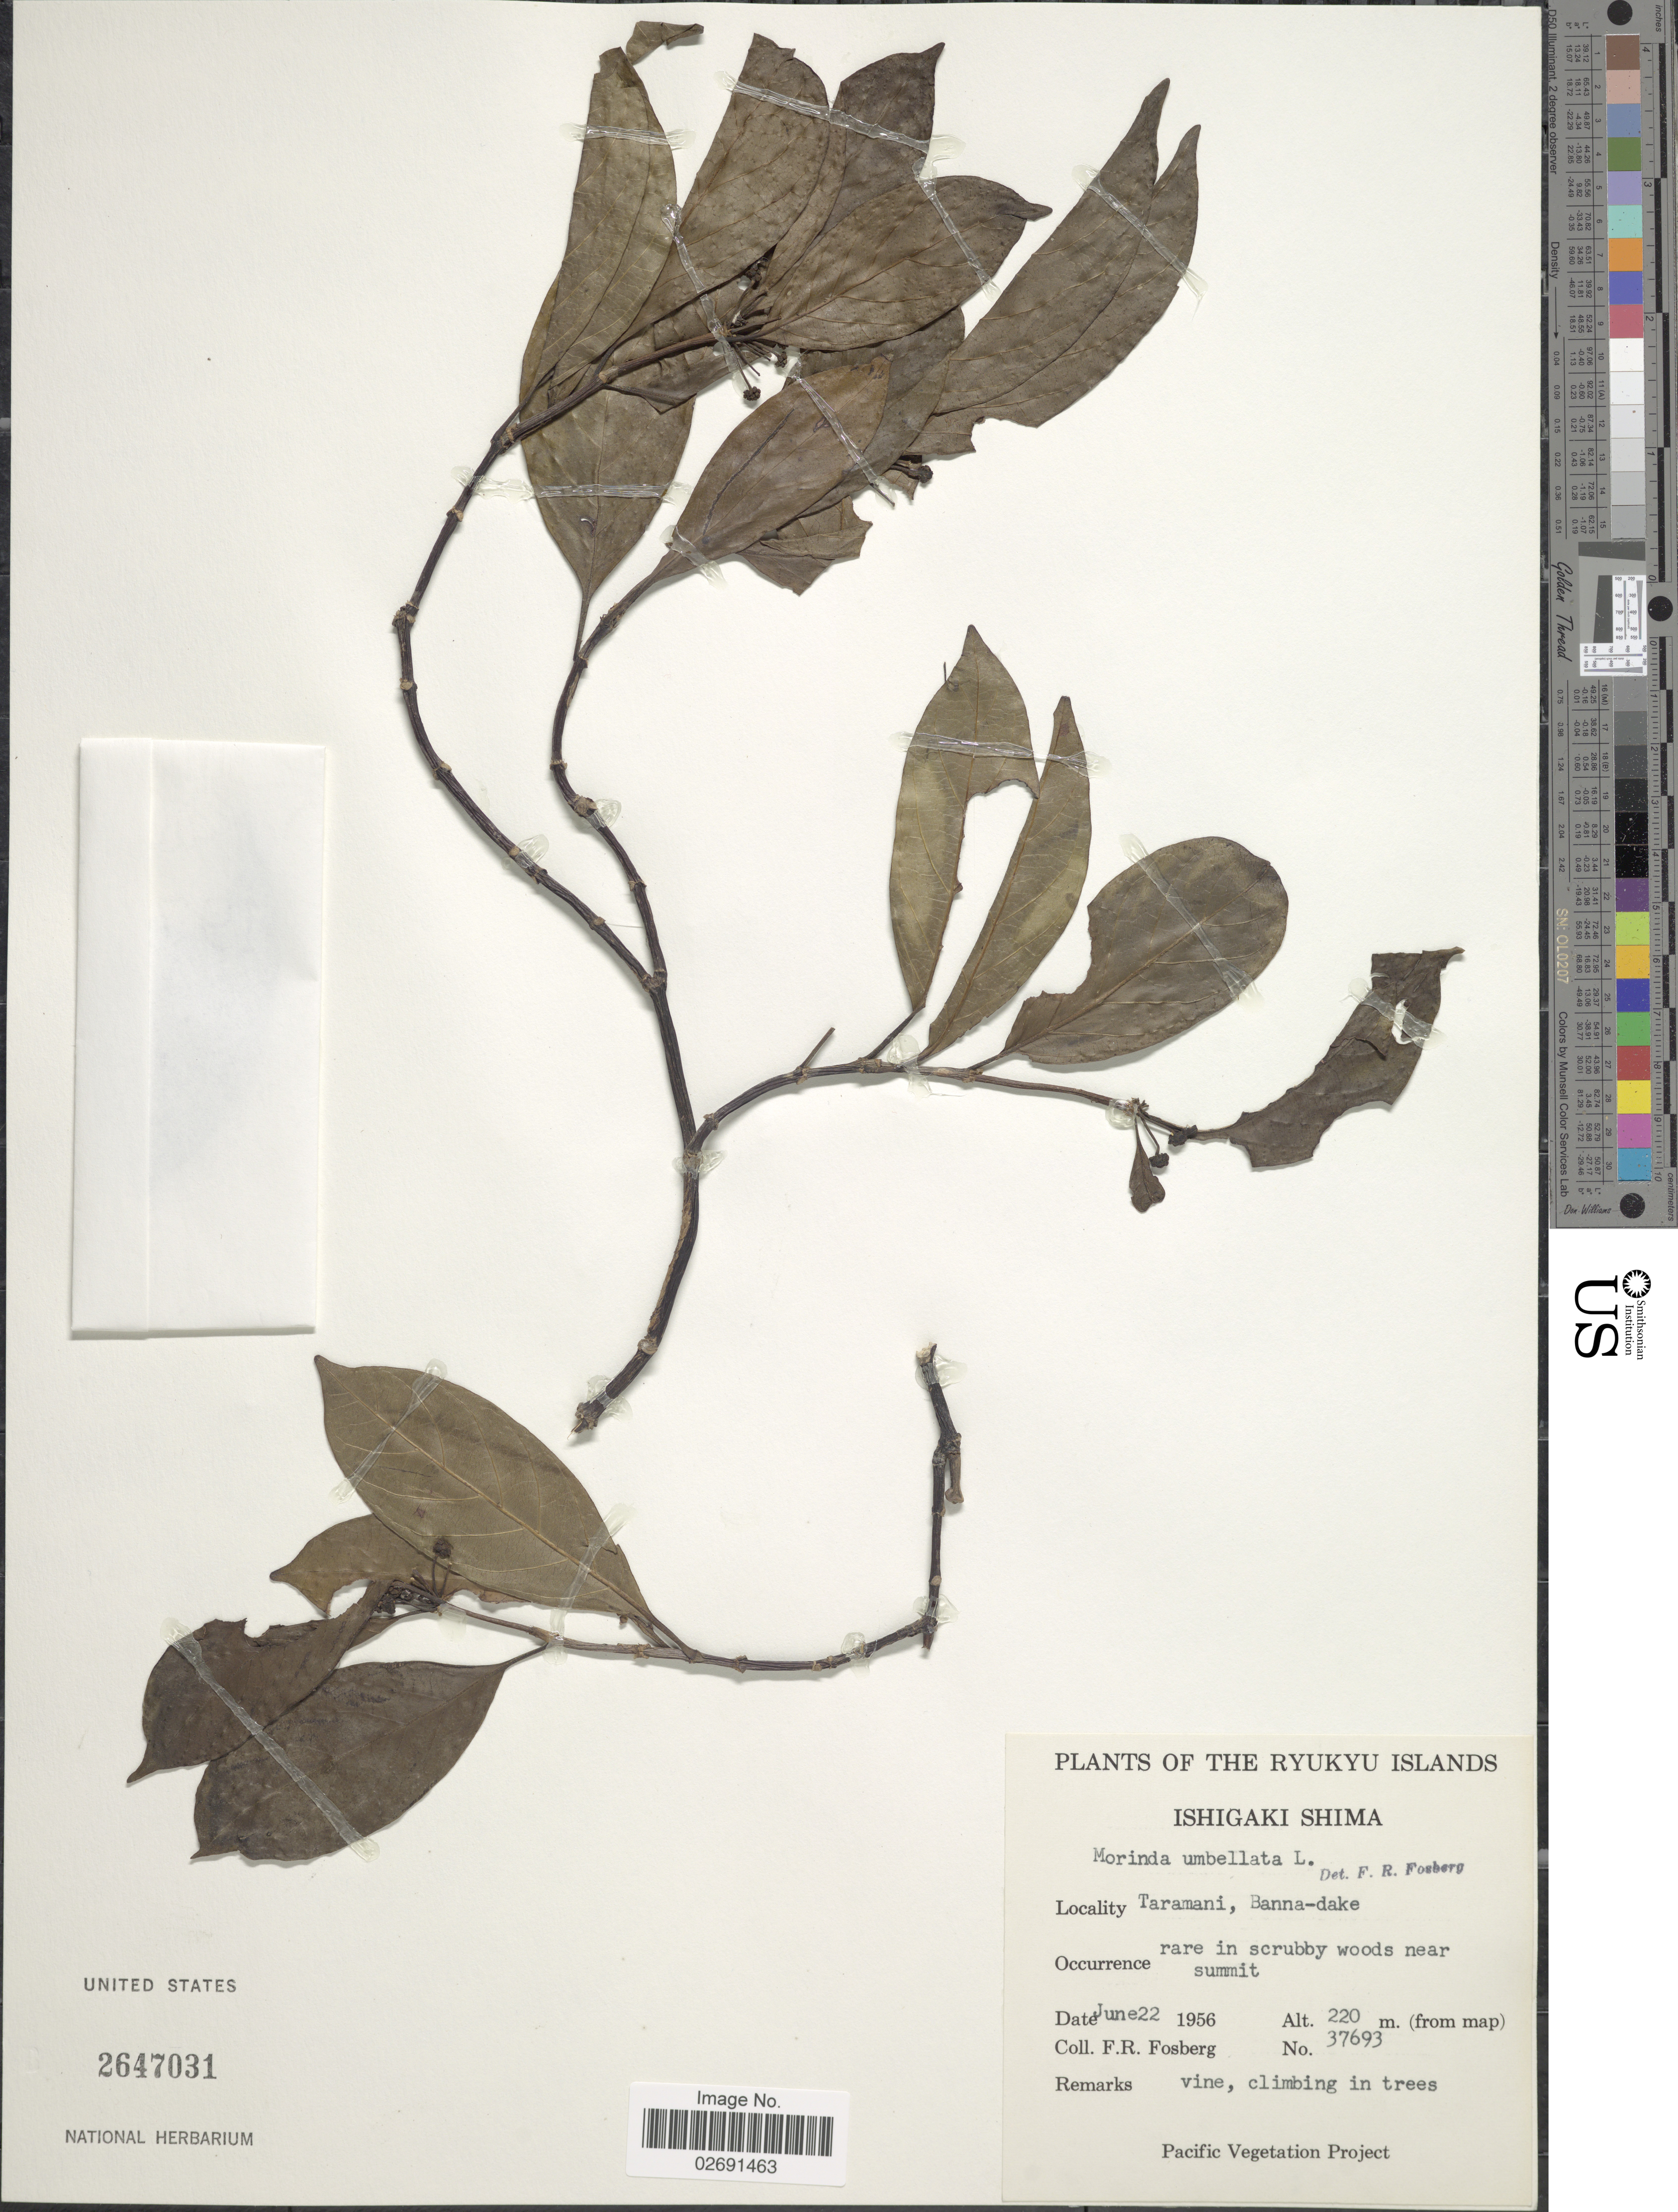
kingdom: Plantae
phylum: Tracheophyta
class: Magnoliopsida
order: Gentianales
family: Rubiaceae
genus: Gynochthodes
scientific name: Gynochthodes umbellata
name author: (L.) Razafim. & B. Bremer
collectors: F. R. Fosberg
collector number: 37693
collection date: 1956-06-22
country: Japan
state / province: Okinawa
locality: Ryukyu Islands, Ishigaki Shima, Taramani, Banna-dake, near summit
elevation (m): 220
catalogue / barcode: US 2647031